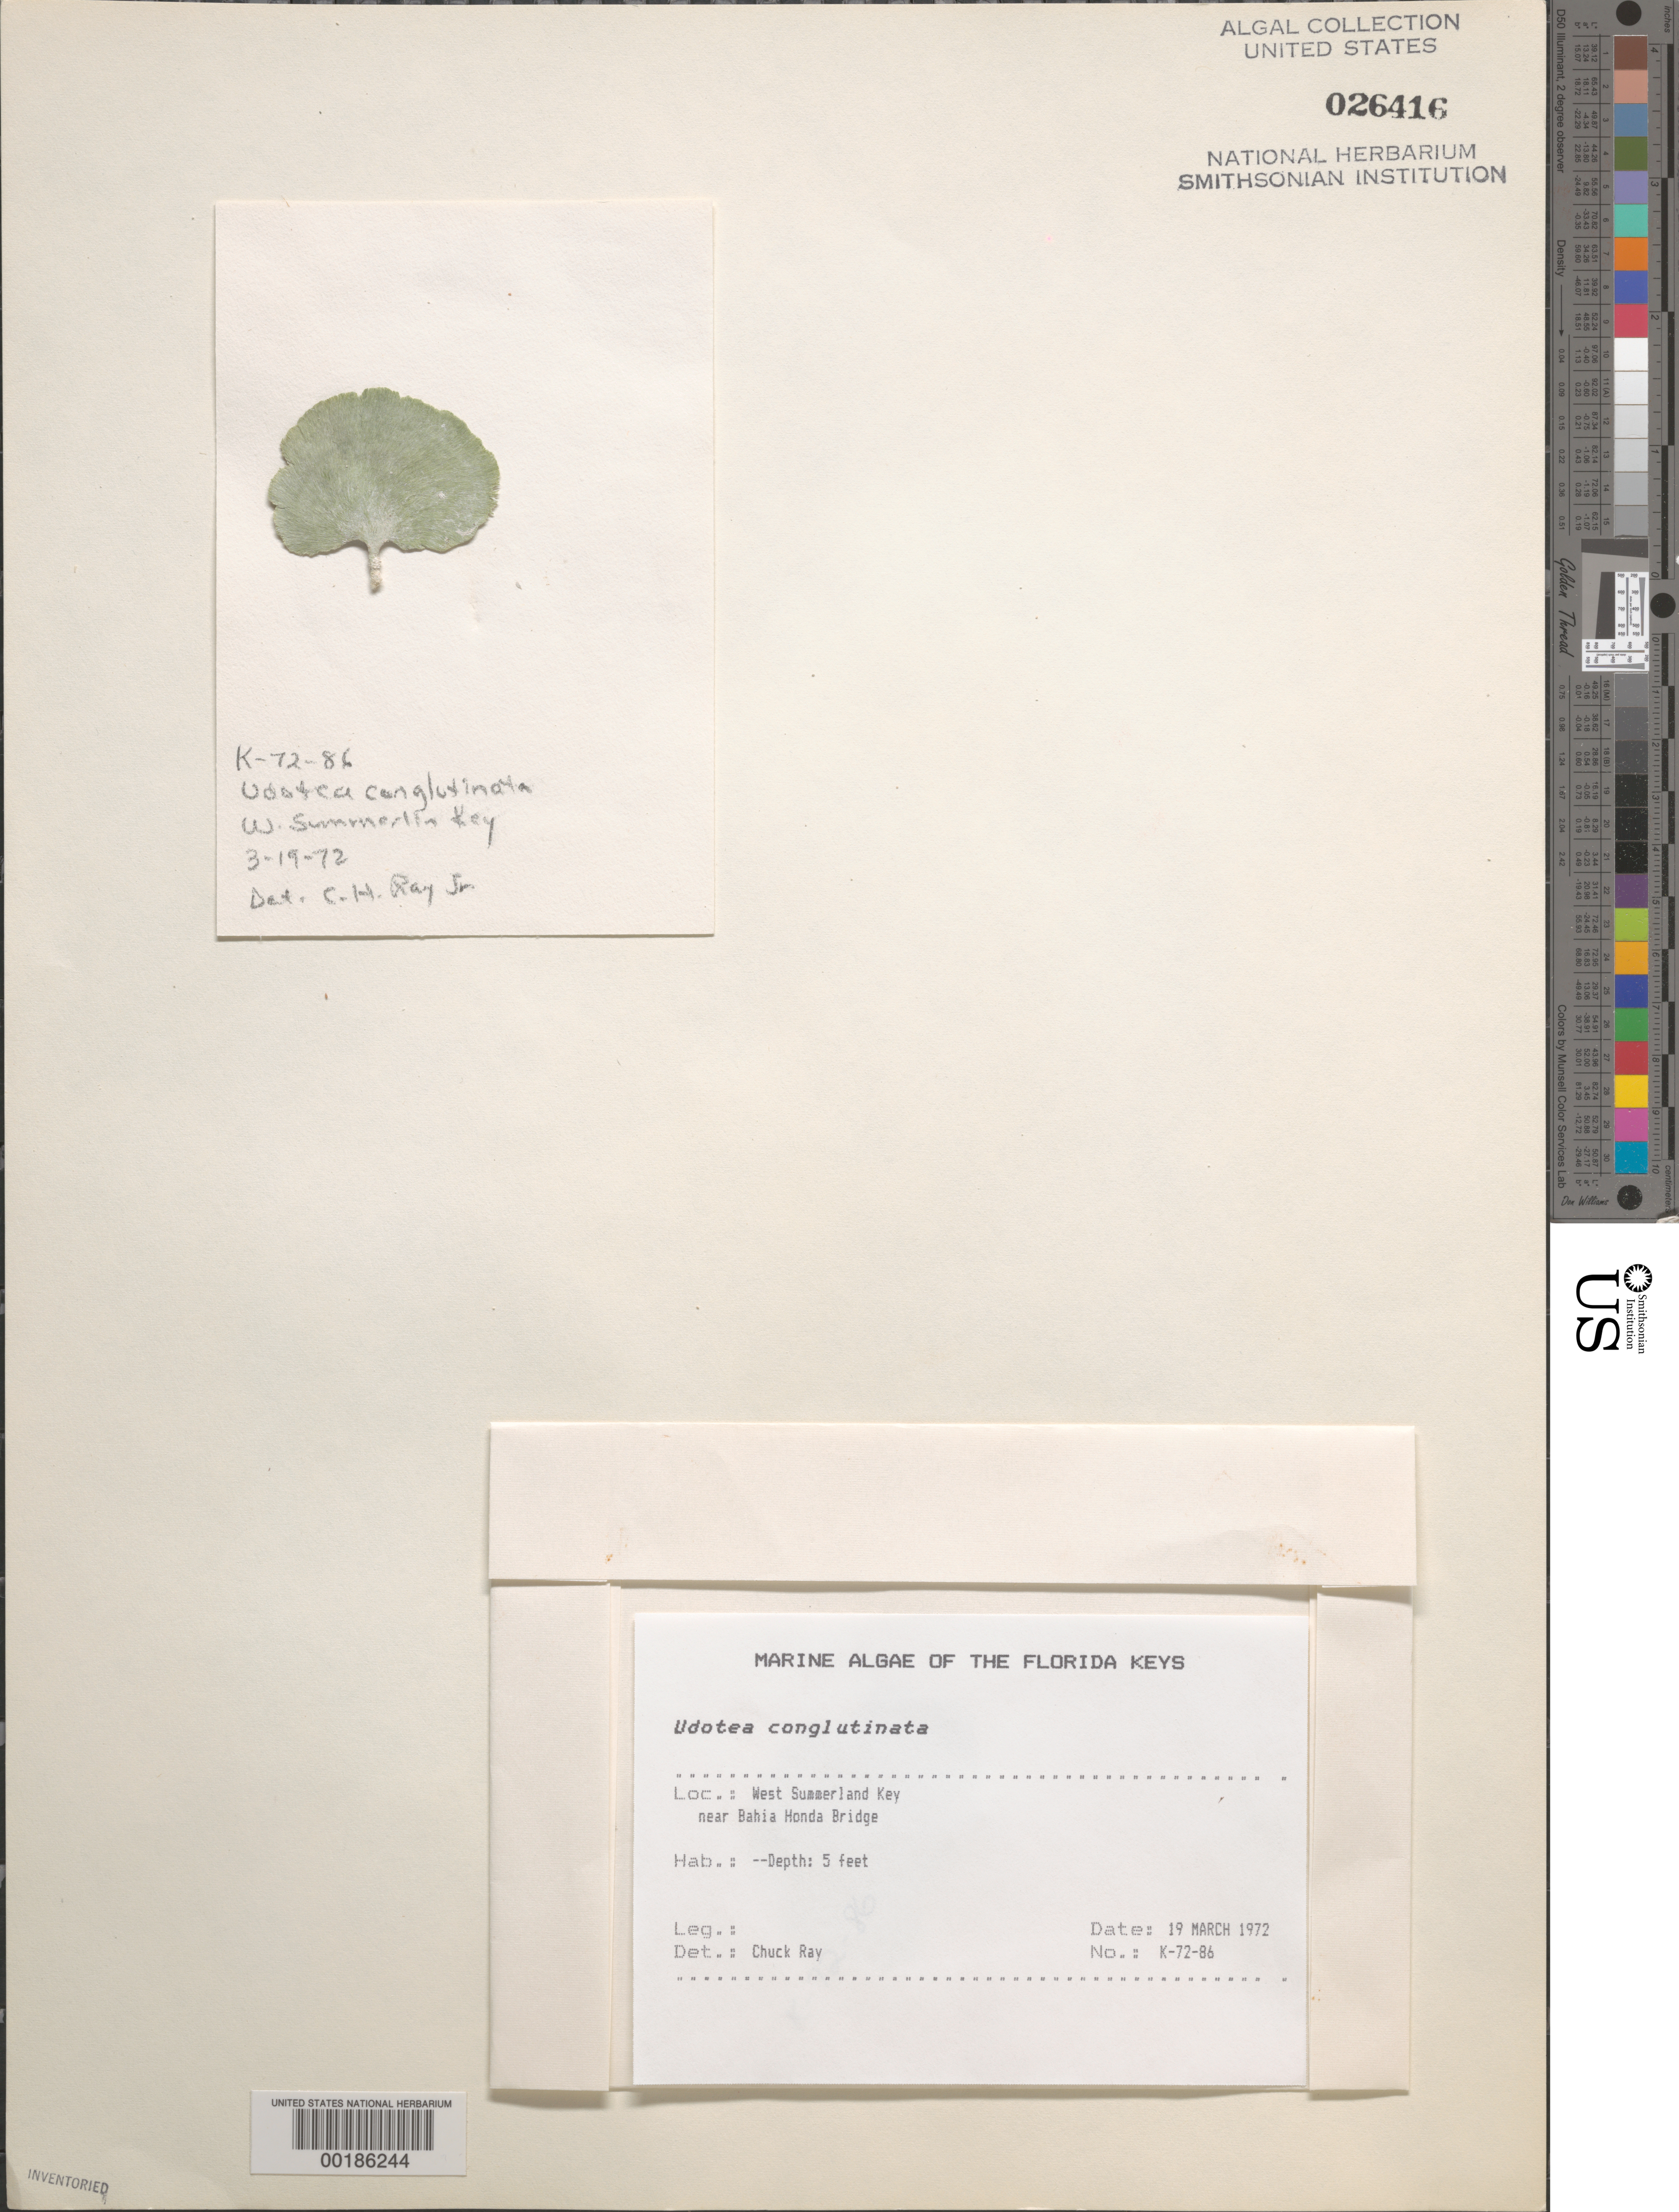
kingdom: Plantae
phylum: Chlorophyta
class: Ulvophyceae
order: Bryopsidales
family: Udoteaceae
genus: Udotea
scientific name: Udotea conglutinata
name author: (Ellis & Sol.) J.V.Lamouroux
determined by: Ray, C.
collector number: K-72-86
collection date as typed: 19 Mar 1972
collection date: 1972-03-19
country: United States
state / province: Florida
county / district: Monroe County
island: West Summerland Key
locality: Near Bahia Honda Bridge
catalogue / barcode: US 26416